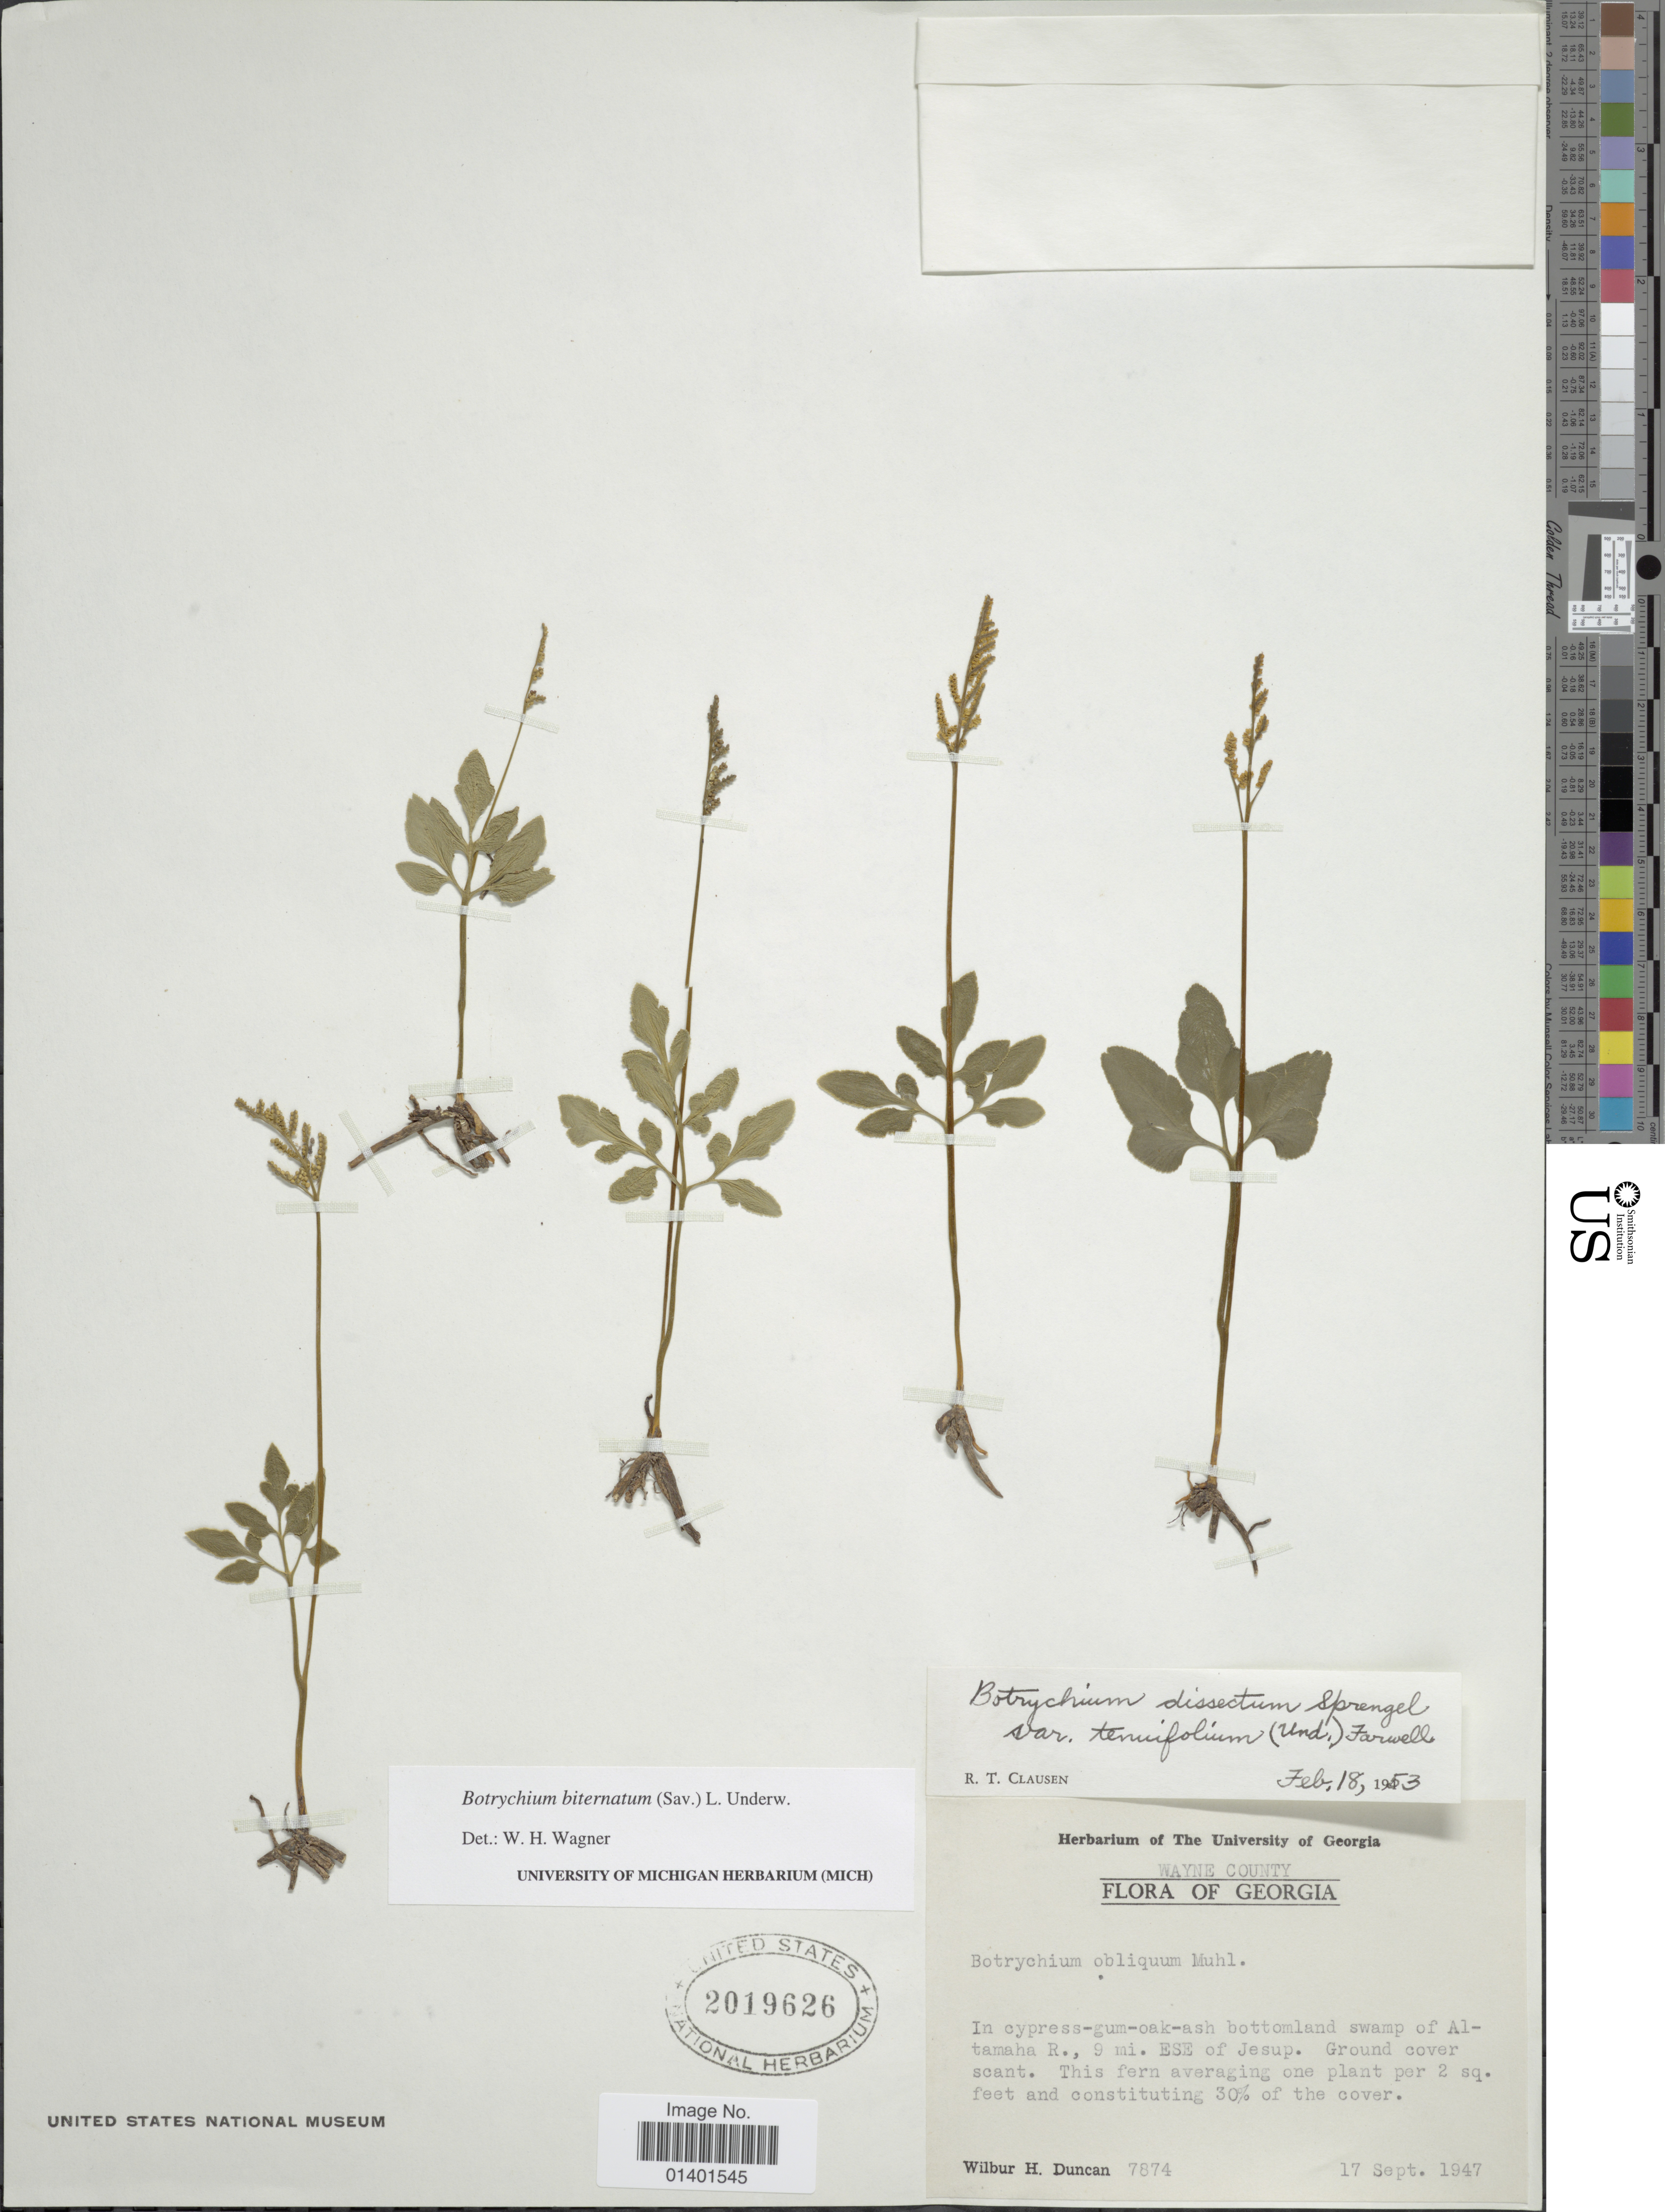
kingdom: Plantae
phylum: Tracheophyta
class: Polypodiopsida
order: Ophioglossales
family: Ophioglossaceae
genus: Botrychium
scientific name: Botrychium biternatum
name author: (Sav.) Underw.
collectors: W. H. Duncan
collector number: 7874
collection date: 1947-09-17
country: United States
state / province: Georgia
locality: Wayne County, in cyoress-gum-oak-ash bottomland swamp of Altamaha R., 9 mi. ESE of Jesup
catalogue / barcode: US 2019626